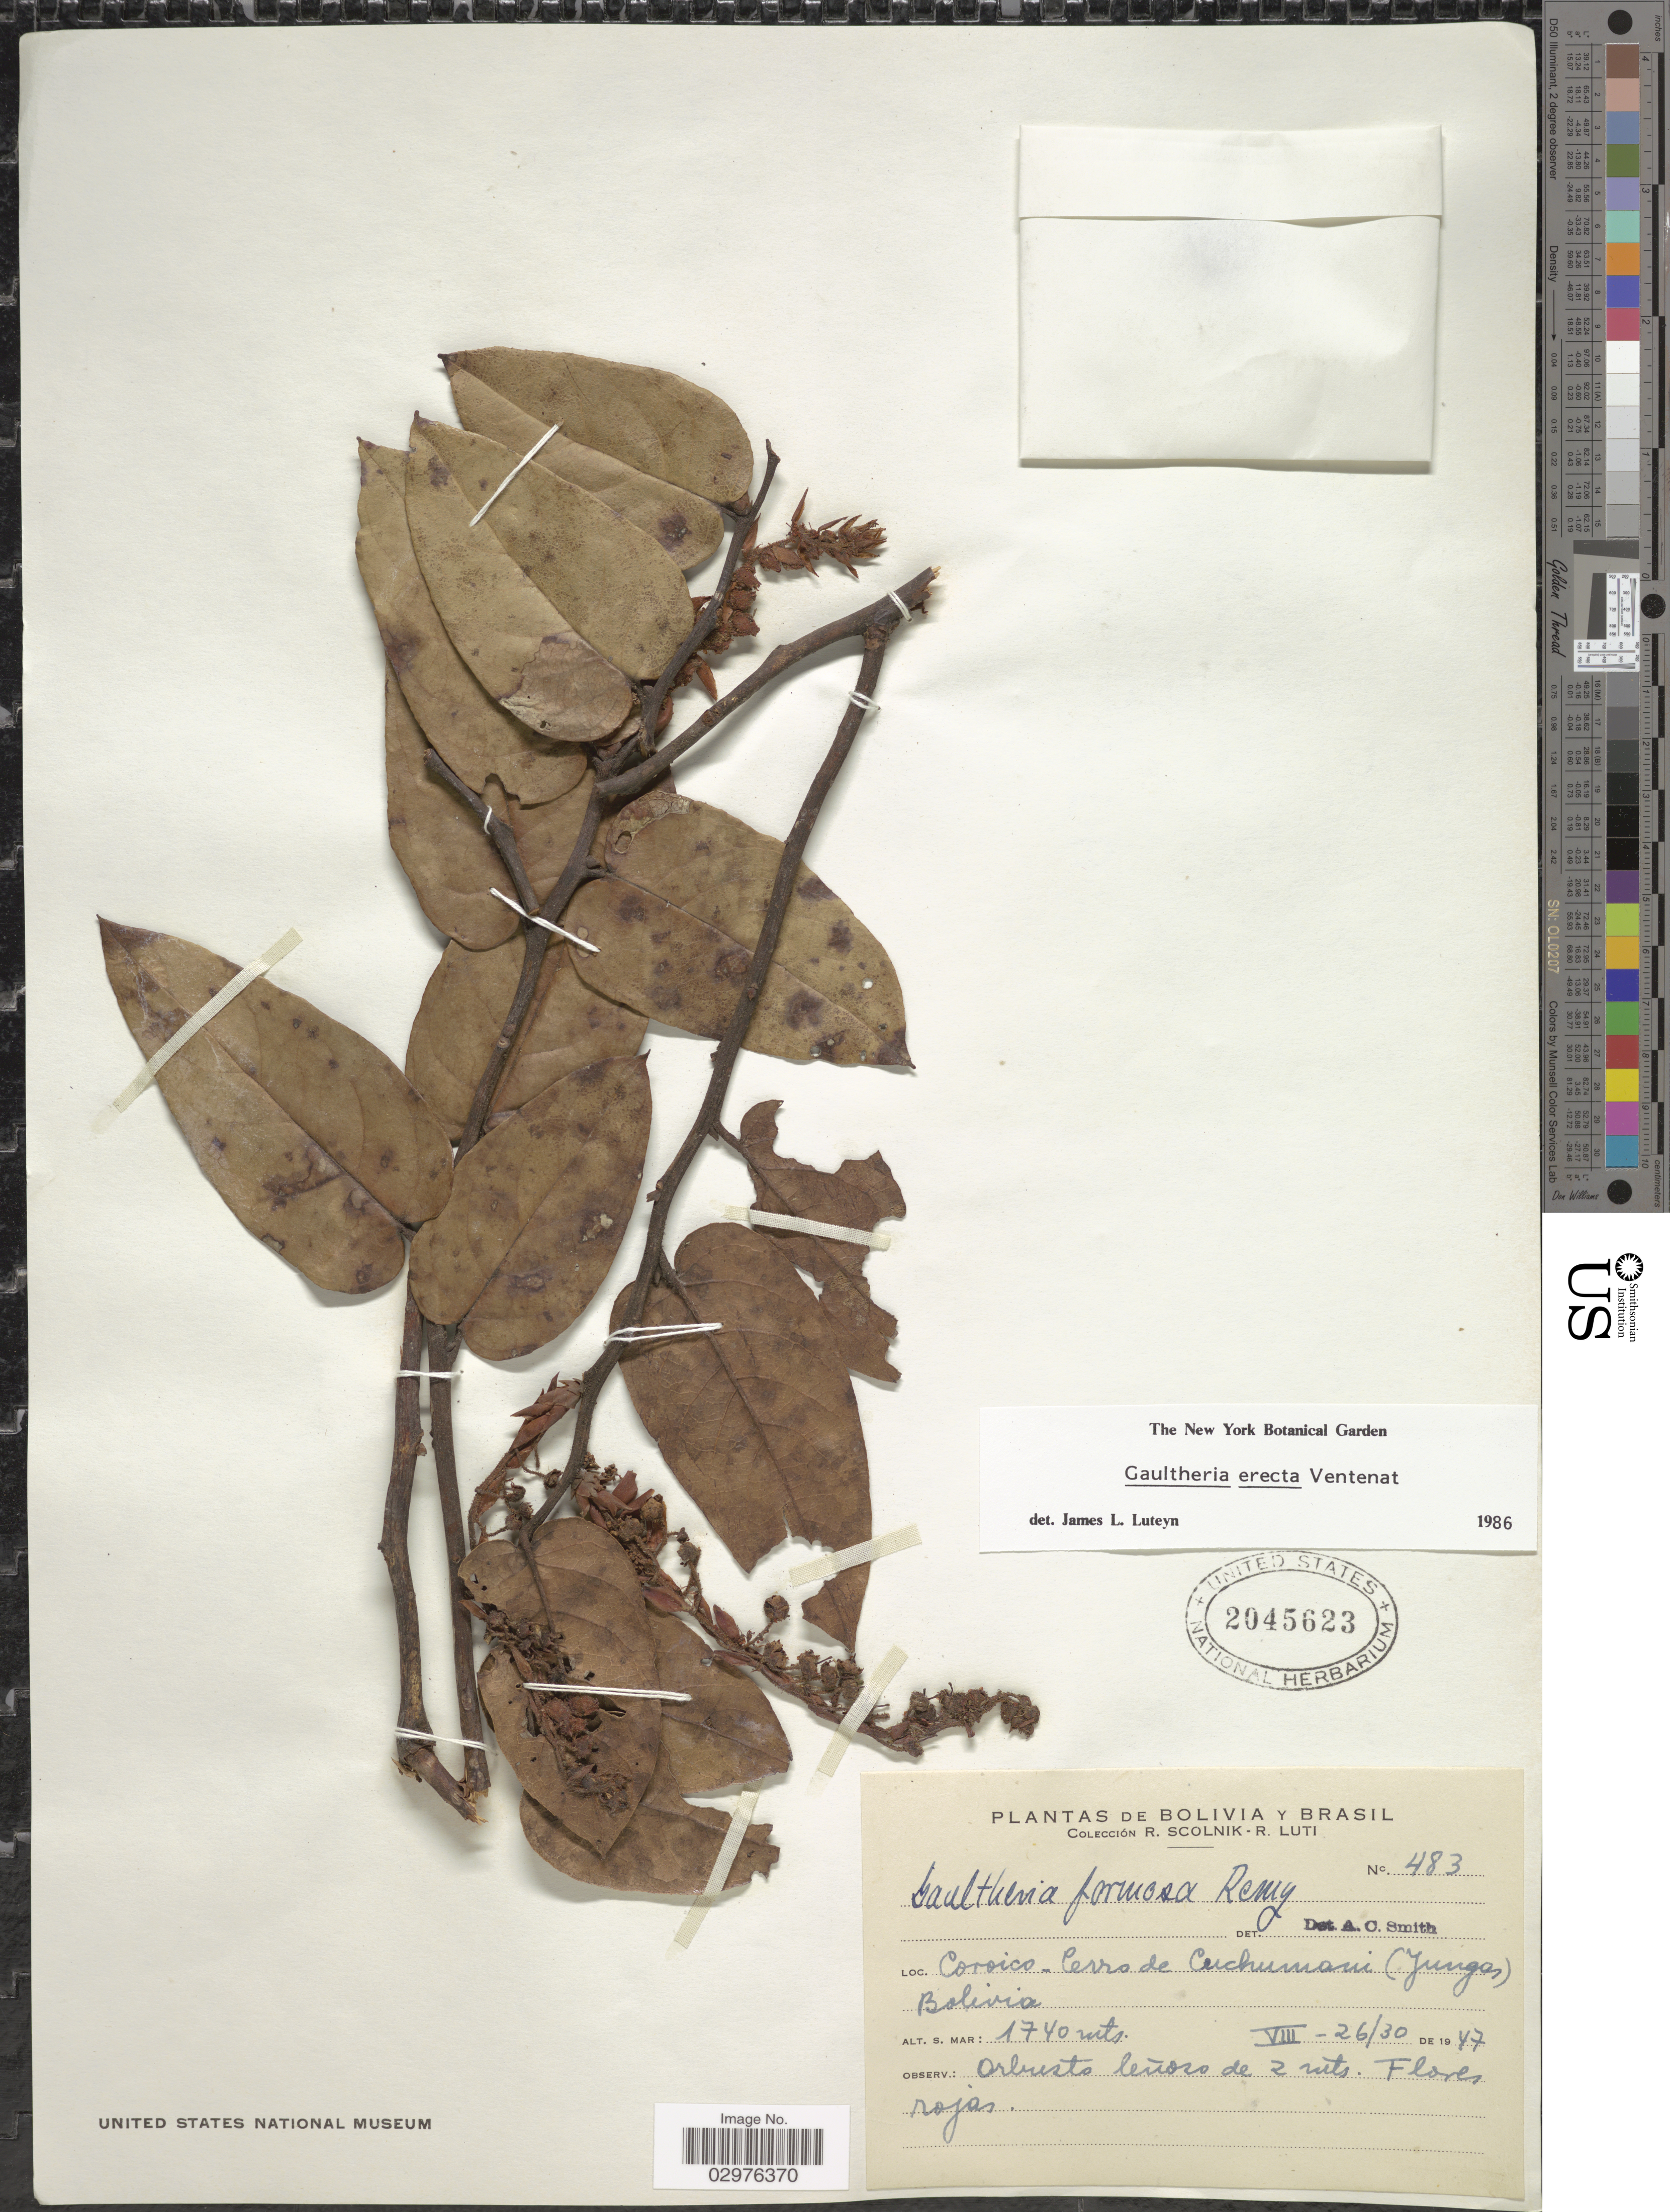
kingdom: Plantae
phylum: Tracheophyta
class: Magnoliopsida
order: Ericales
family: Ericaceae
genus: Gaultheria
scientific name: Gaultheria erecta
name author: Vent.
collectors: R. Scolnik & R. Luti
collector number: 483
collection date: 1947-08-26/1947-08-30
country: Bolivia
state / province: La Paz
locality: Coroico. Cerro de Cuchumani (Yungas).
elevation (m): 1740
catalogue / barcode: US 2045623